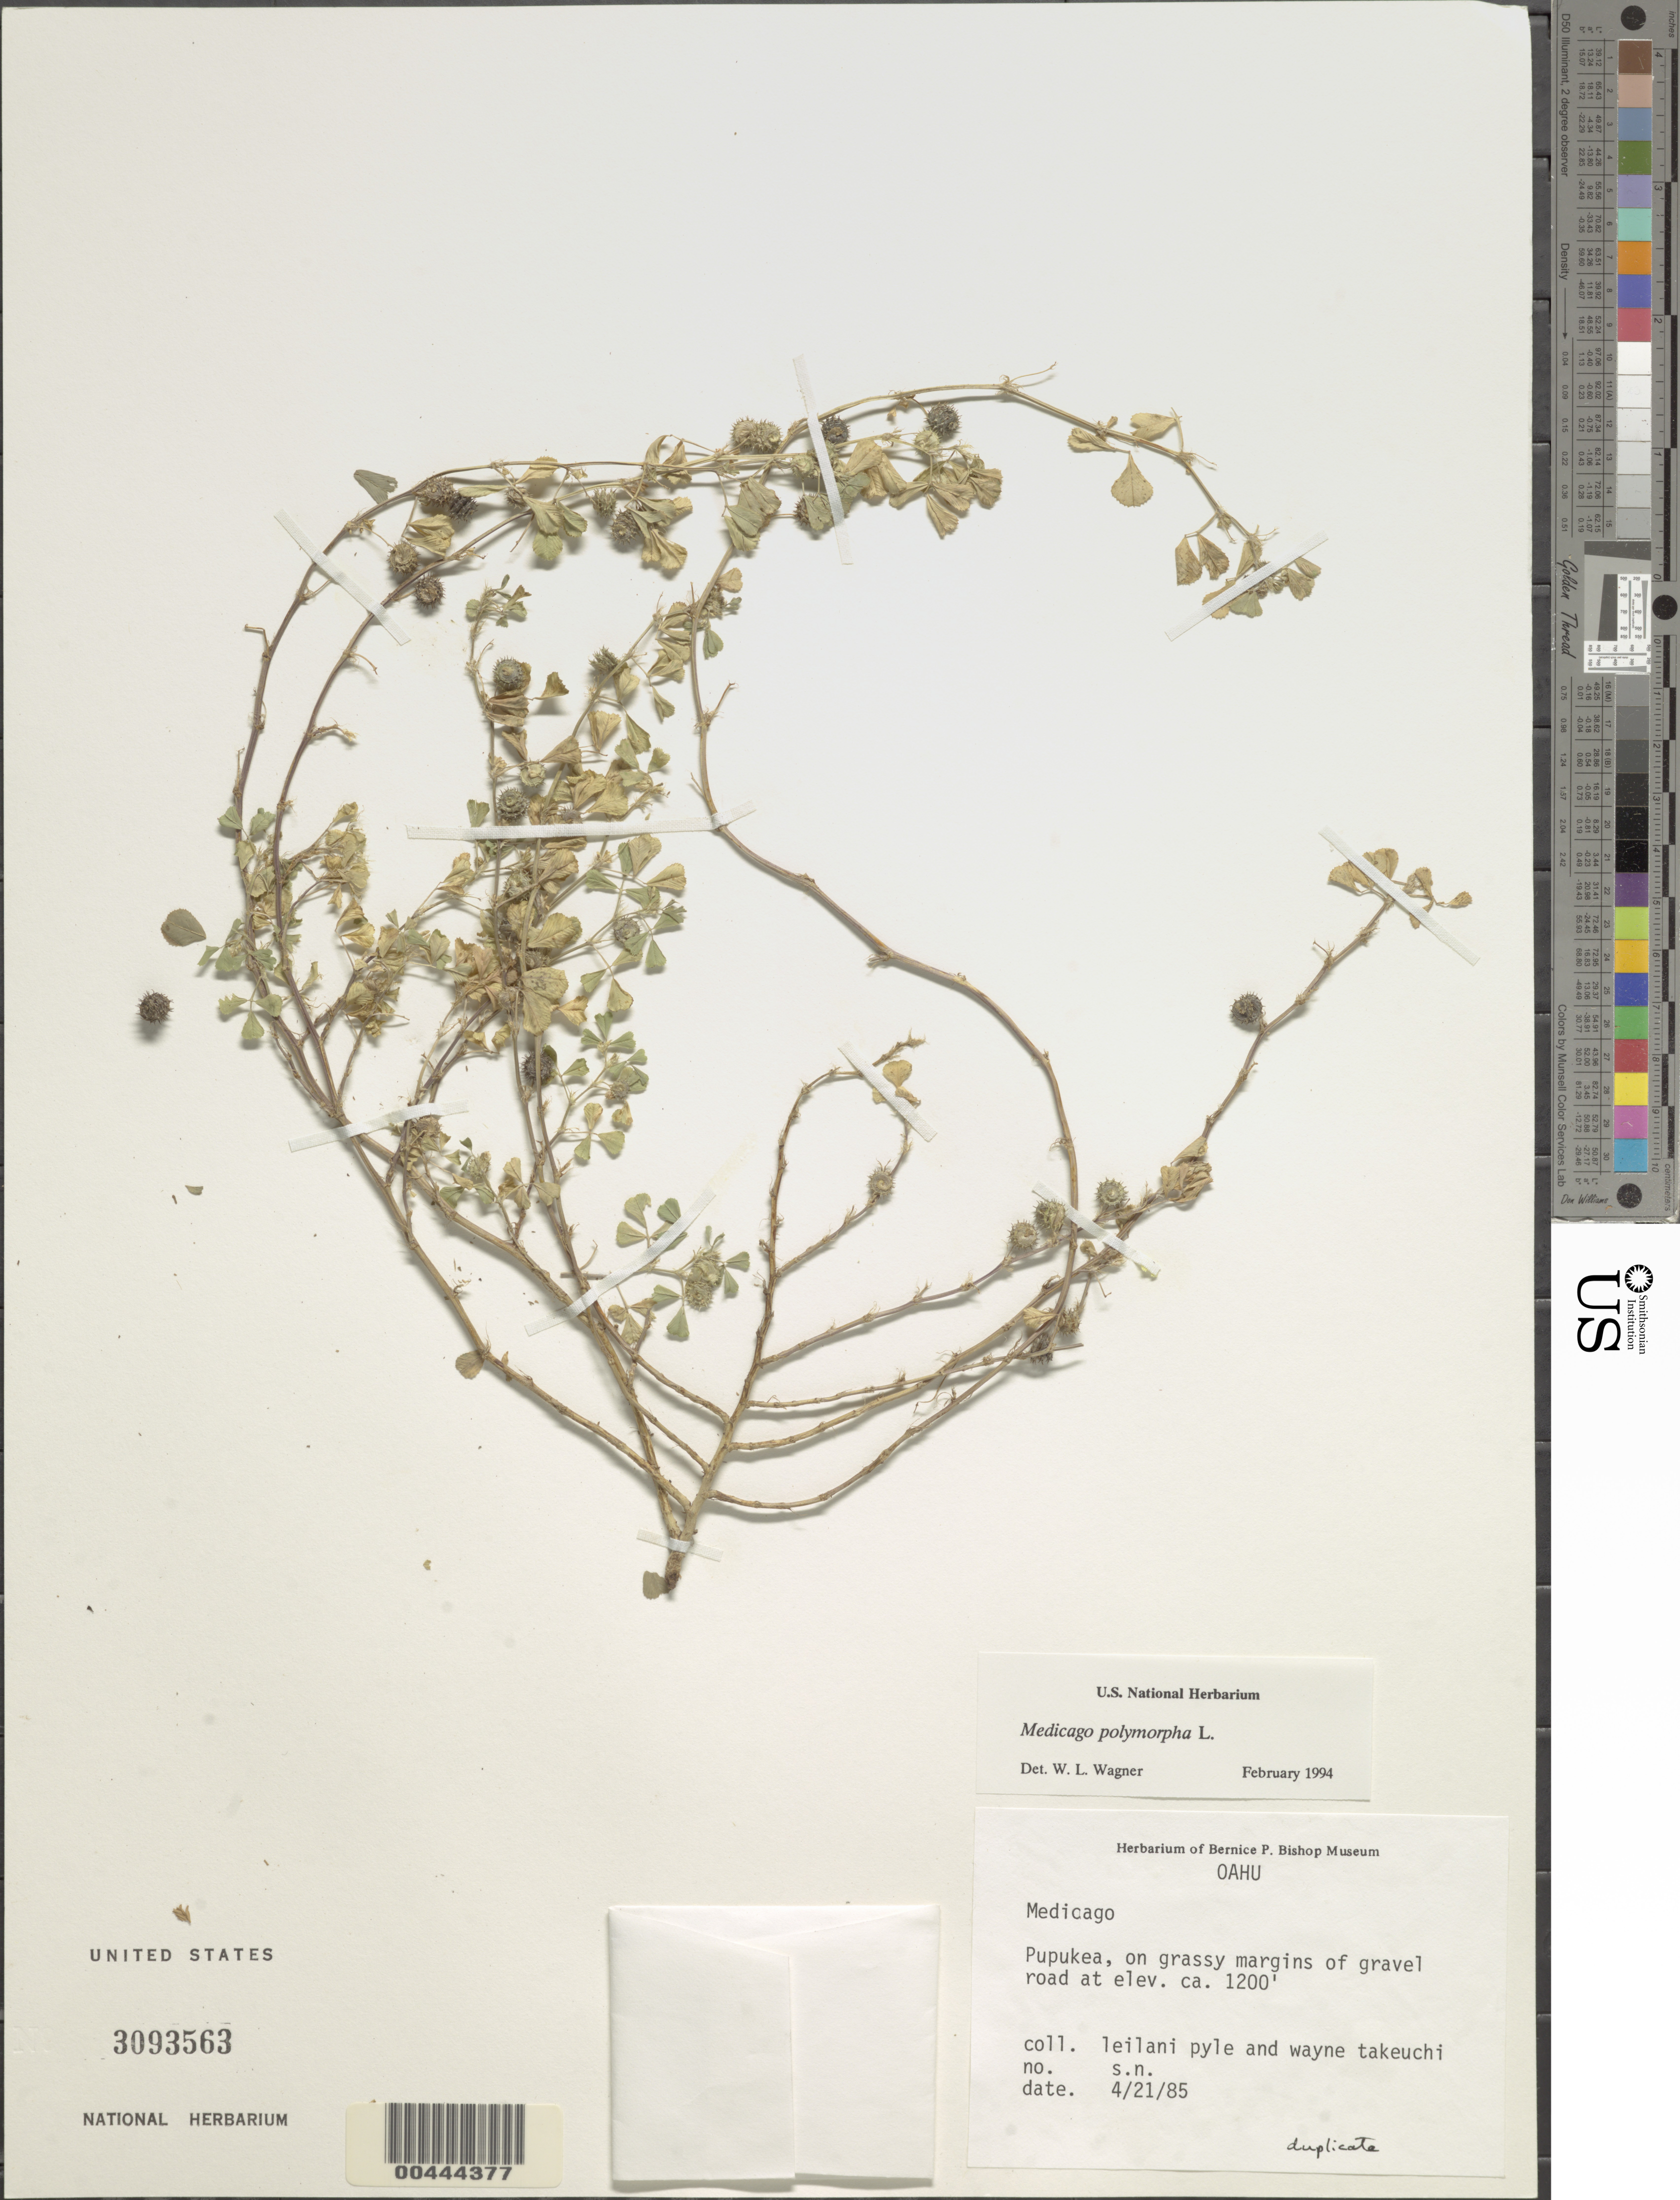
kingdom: Plantae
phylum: Tracheophyta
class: Magnoliopsida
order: Fabales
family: Fabaceae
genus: Medicago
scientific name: Medicago polymorpha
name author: L.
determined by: Wagner, W. L., (BOT), Smithsonian Institution - National Museum of Natural History (UNITED STATES)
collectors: L. Pyle & W. N. Takeuchi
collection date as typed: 21 Apr 1985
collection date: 1985-04-21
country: United States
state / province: Hawaii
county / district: Honolulu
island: Oahu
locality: Pupukea, on margins of gravel road.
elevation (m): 366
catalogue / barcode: US 3093563